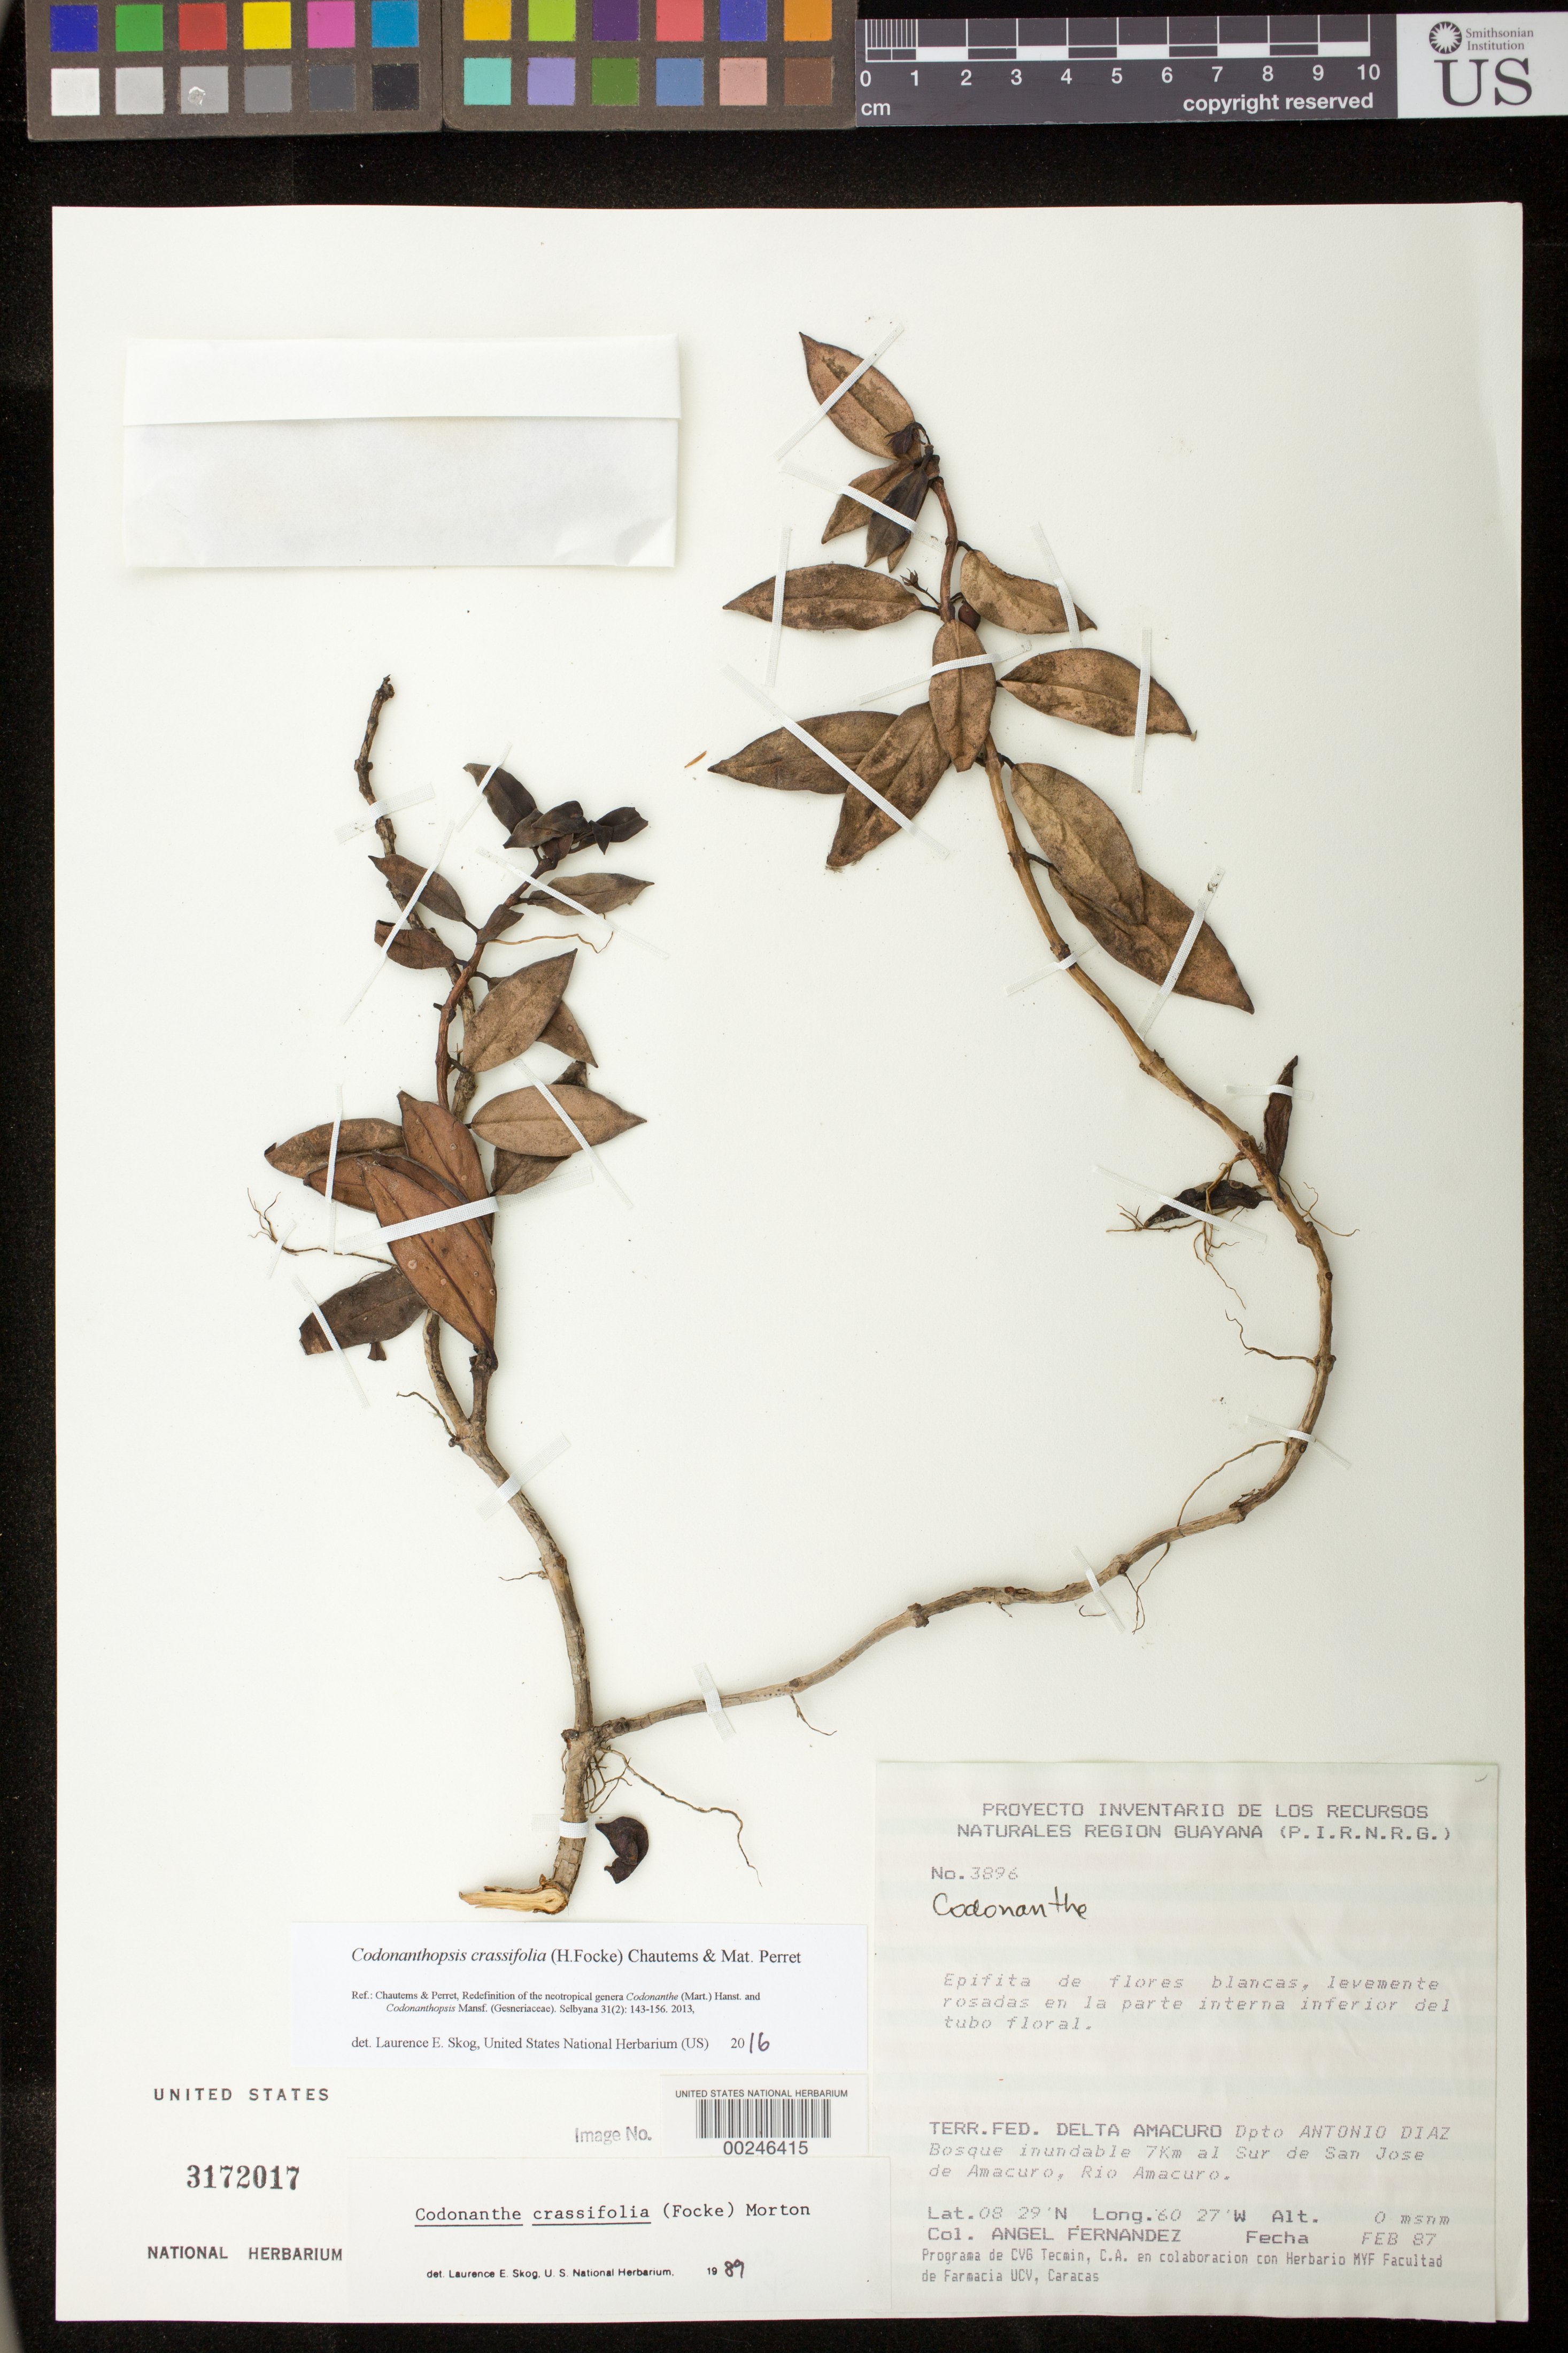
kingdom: Plantae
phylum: Tracheophyta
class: Magnoliopsida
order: Lamiales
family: Gesneriaceae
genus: Codonanthopsis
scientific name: Codonanthopsis crassifolia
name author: (H. Focke) Chautems & Mat.Perret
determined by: Skog, Laurence E.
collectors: A. Fernández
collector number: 3896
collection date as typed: Feb 1987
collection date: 1987-02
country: Venezuela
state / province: Delta Amacuro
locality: Dept Antonio Diaz, 7 km S of San Jose de Amacuro, Rio Amacuro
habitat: Inundated forest, sea level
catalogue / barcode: US 3172017